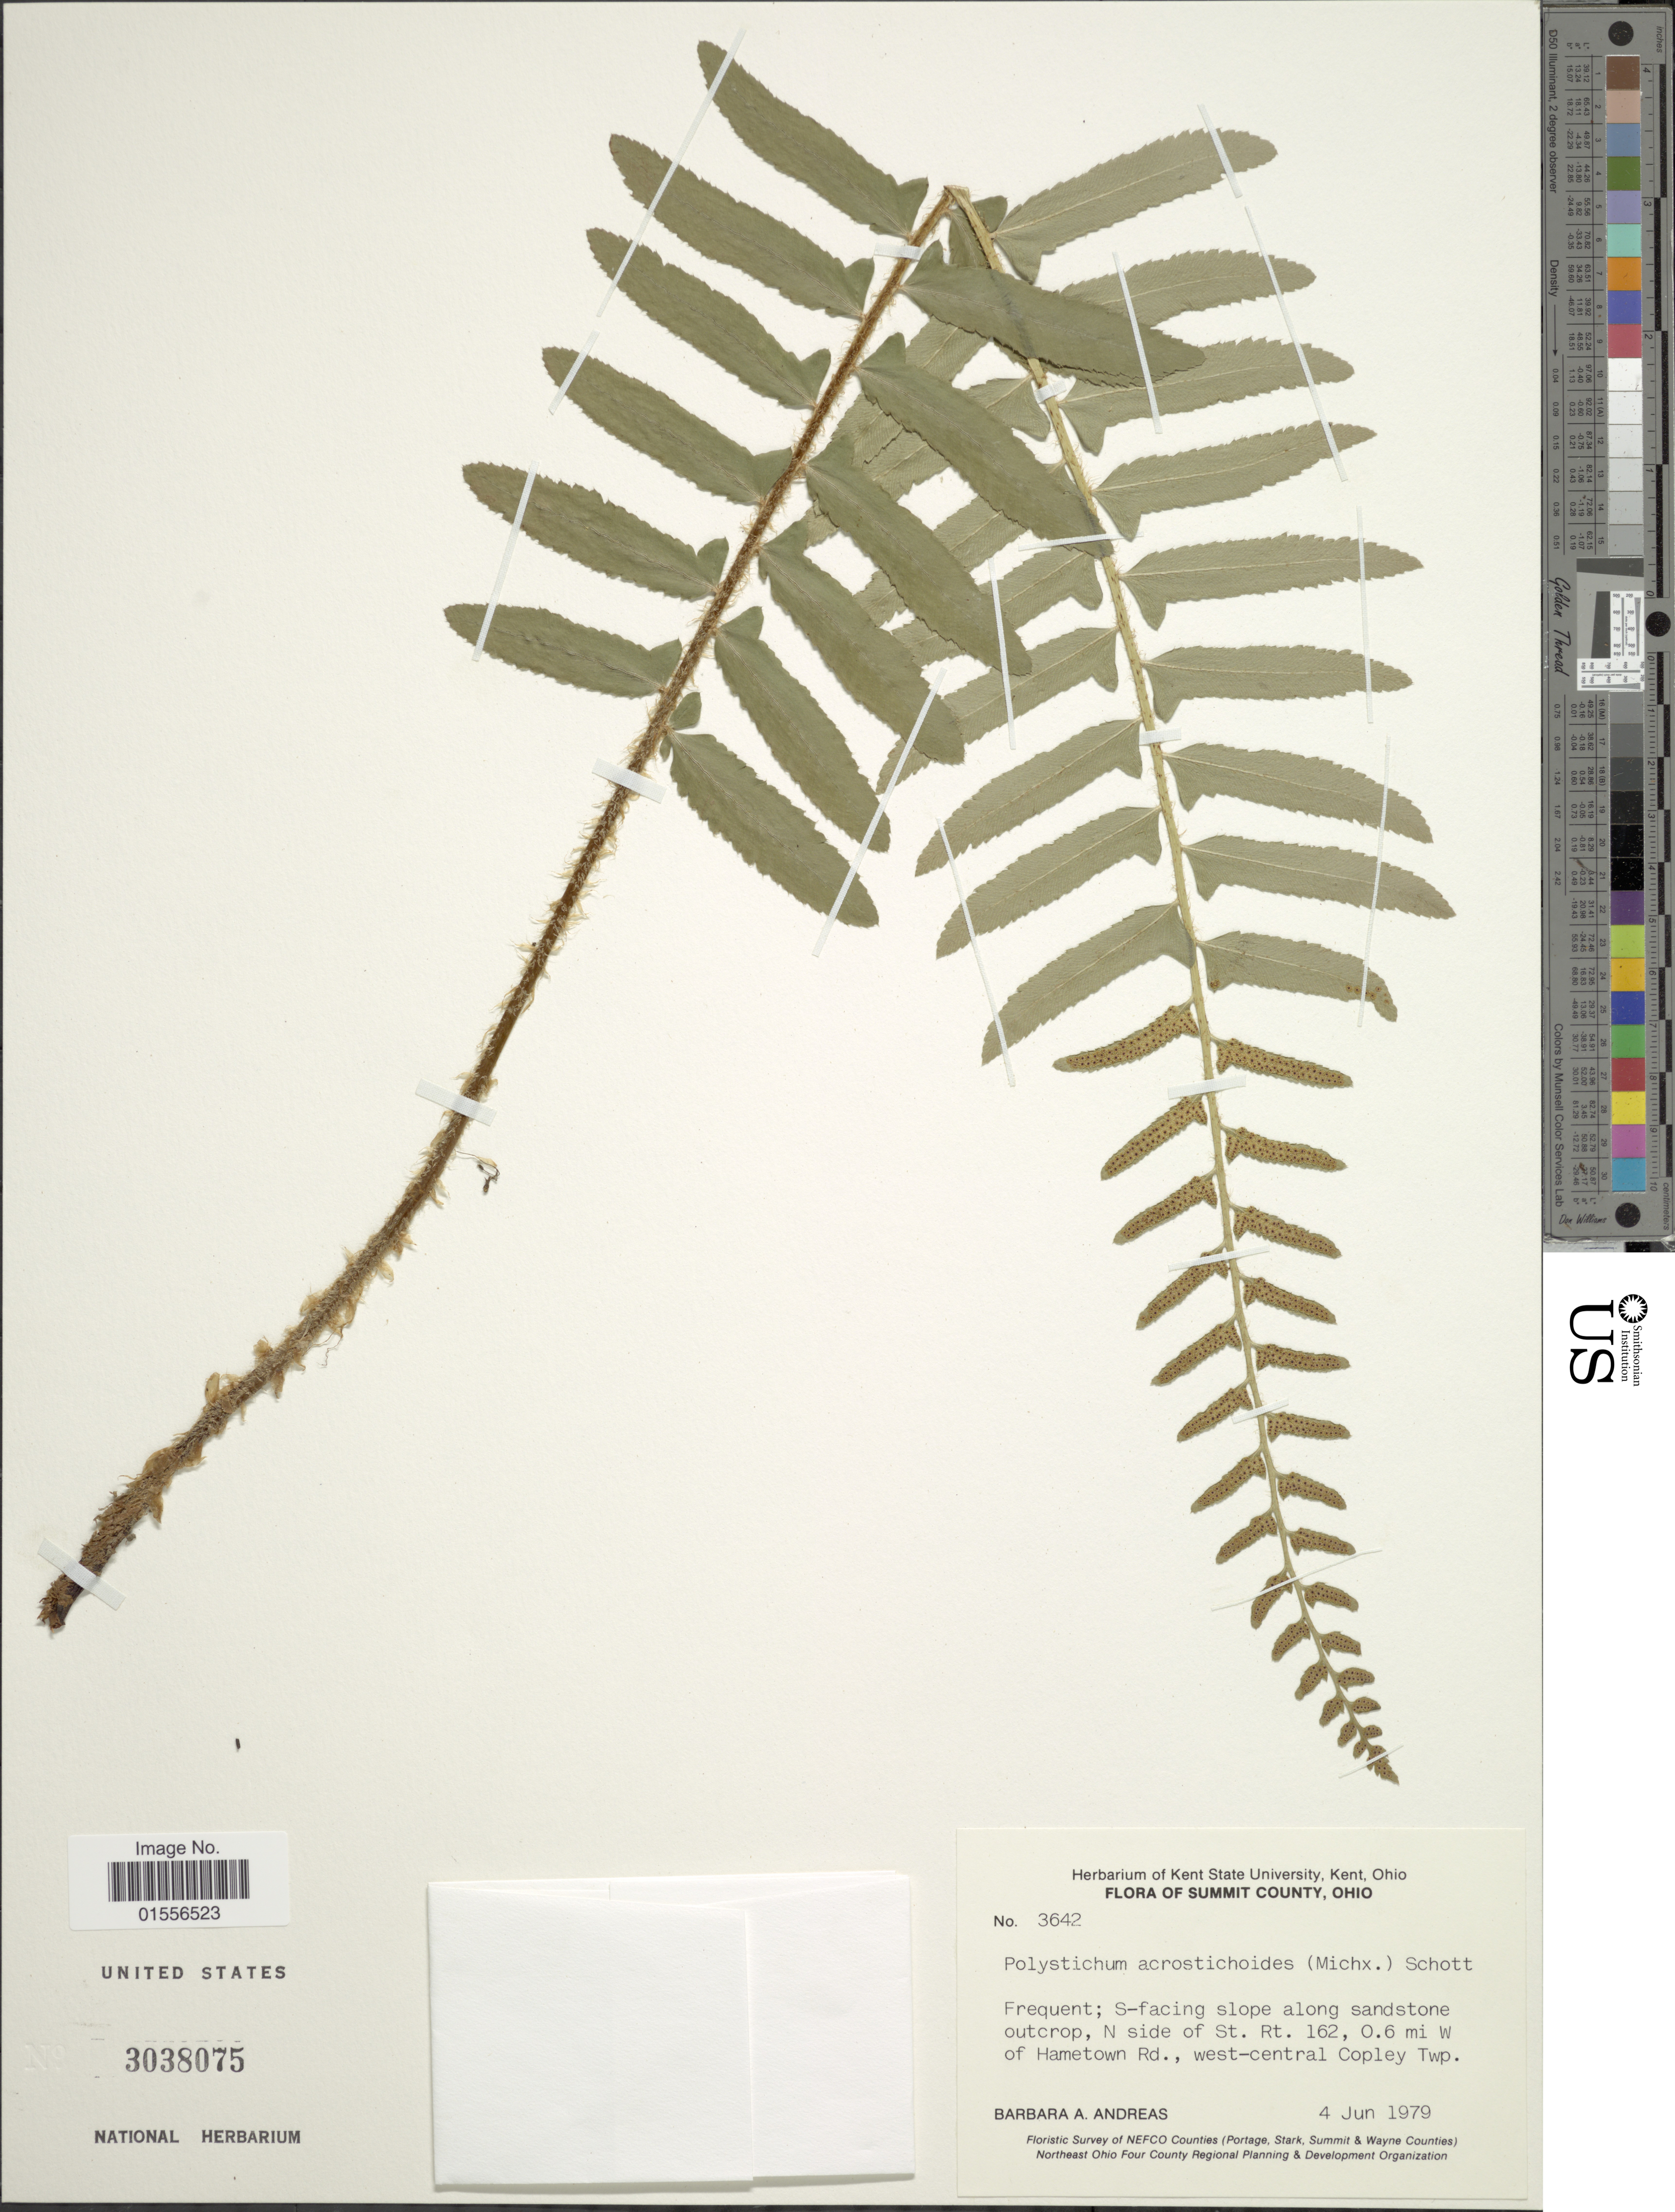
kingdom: Plantae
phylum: Tracheophyta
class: Polypodiopsida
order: Polypodiales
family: Dryopteridaceae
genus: Polystichum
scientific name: Polystichum acrostichoides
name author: (Michx.) Schott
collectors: B. A. Andreas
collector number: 3642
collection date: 1979-06-04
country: United States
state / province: Ohio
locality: Summit County, S-facing slope along sandstone outcrop, N side of St. Rt. 162, 0.6 mi. W of Hametown Rd., west-central Copley Twp.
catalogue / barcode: US 3038075